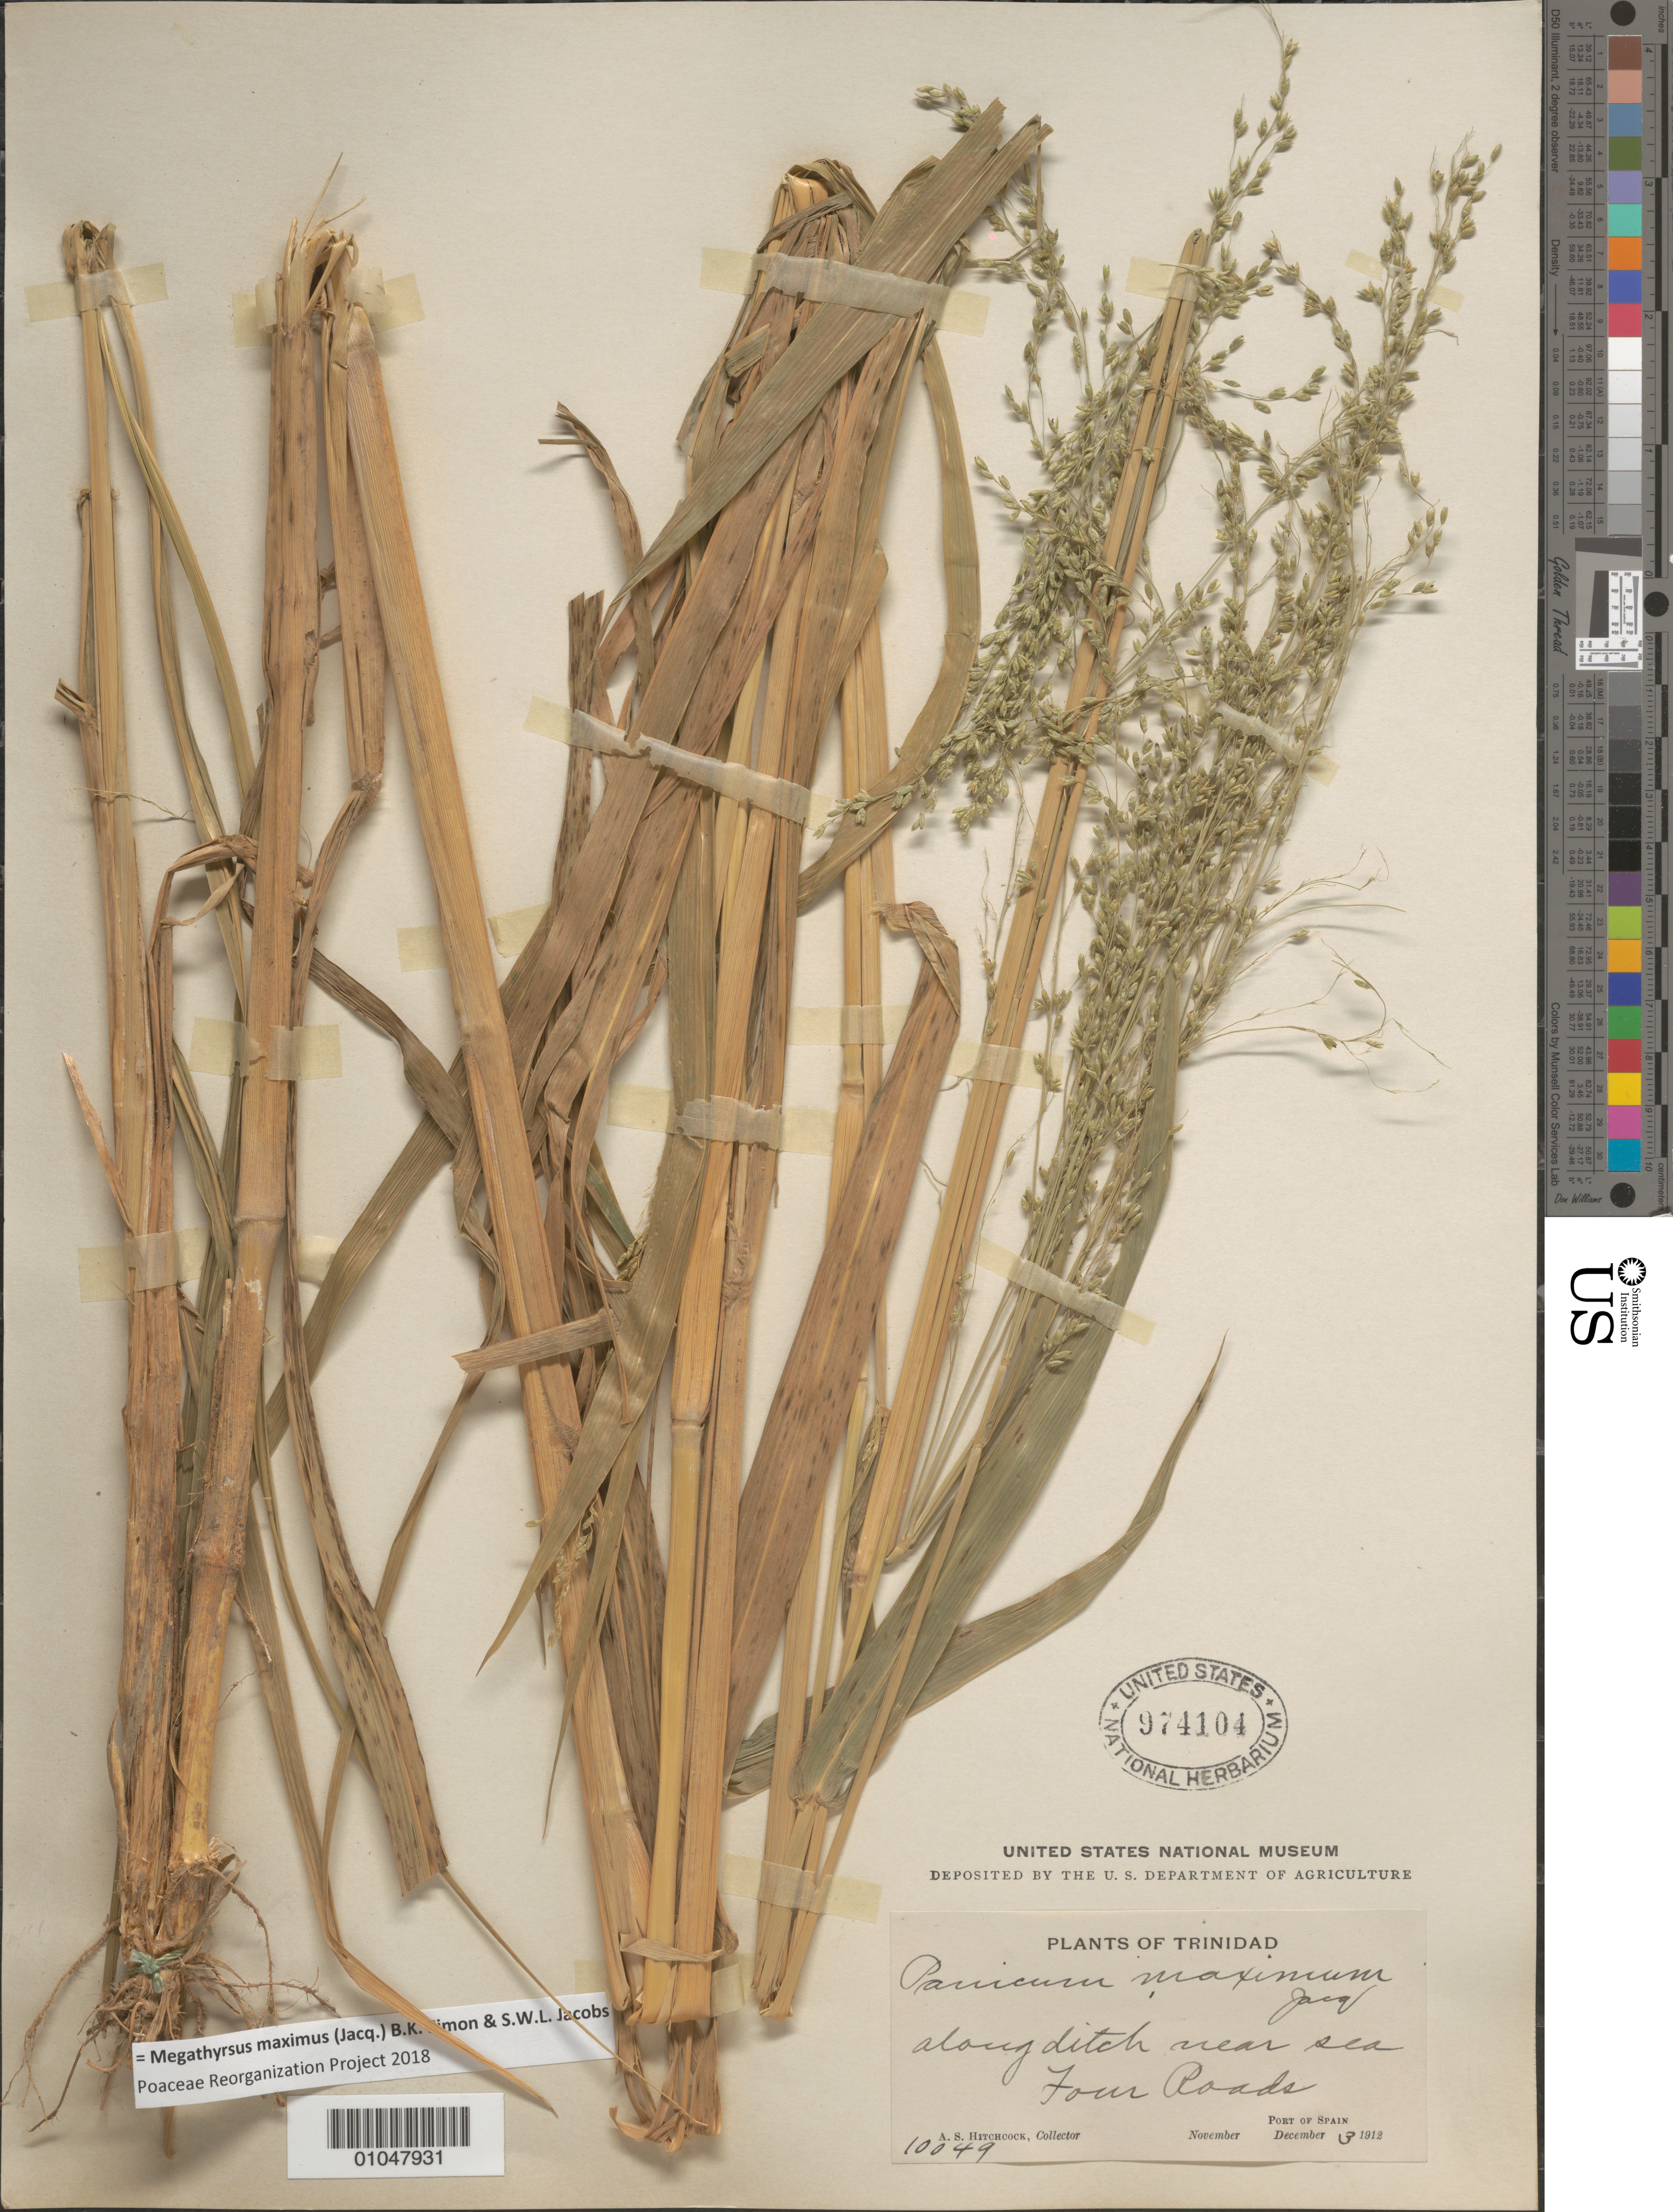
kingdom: Plantae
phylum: Tracheophyta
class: Liliopsida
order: Poales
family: Poaceae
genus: Panicum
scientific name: Panicum maximum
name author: Jacq.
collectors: A. S. Hitchcock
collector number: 10049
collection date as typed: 13 Dec 1912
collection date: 1912-12-13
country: Trinidad and Tobago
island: Trinidad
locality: Along ditch near sea, Four Roads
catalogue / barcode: US 974104